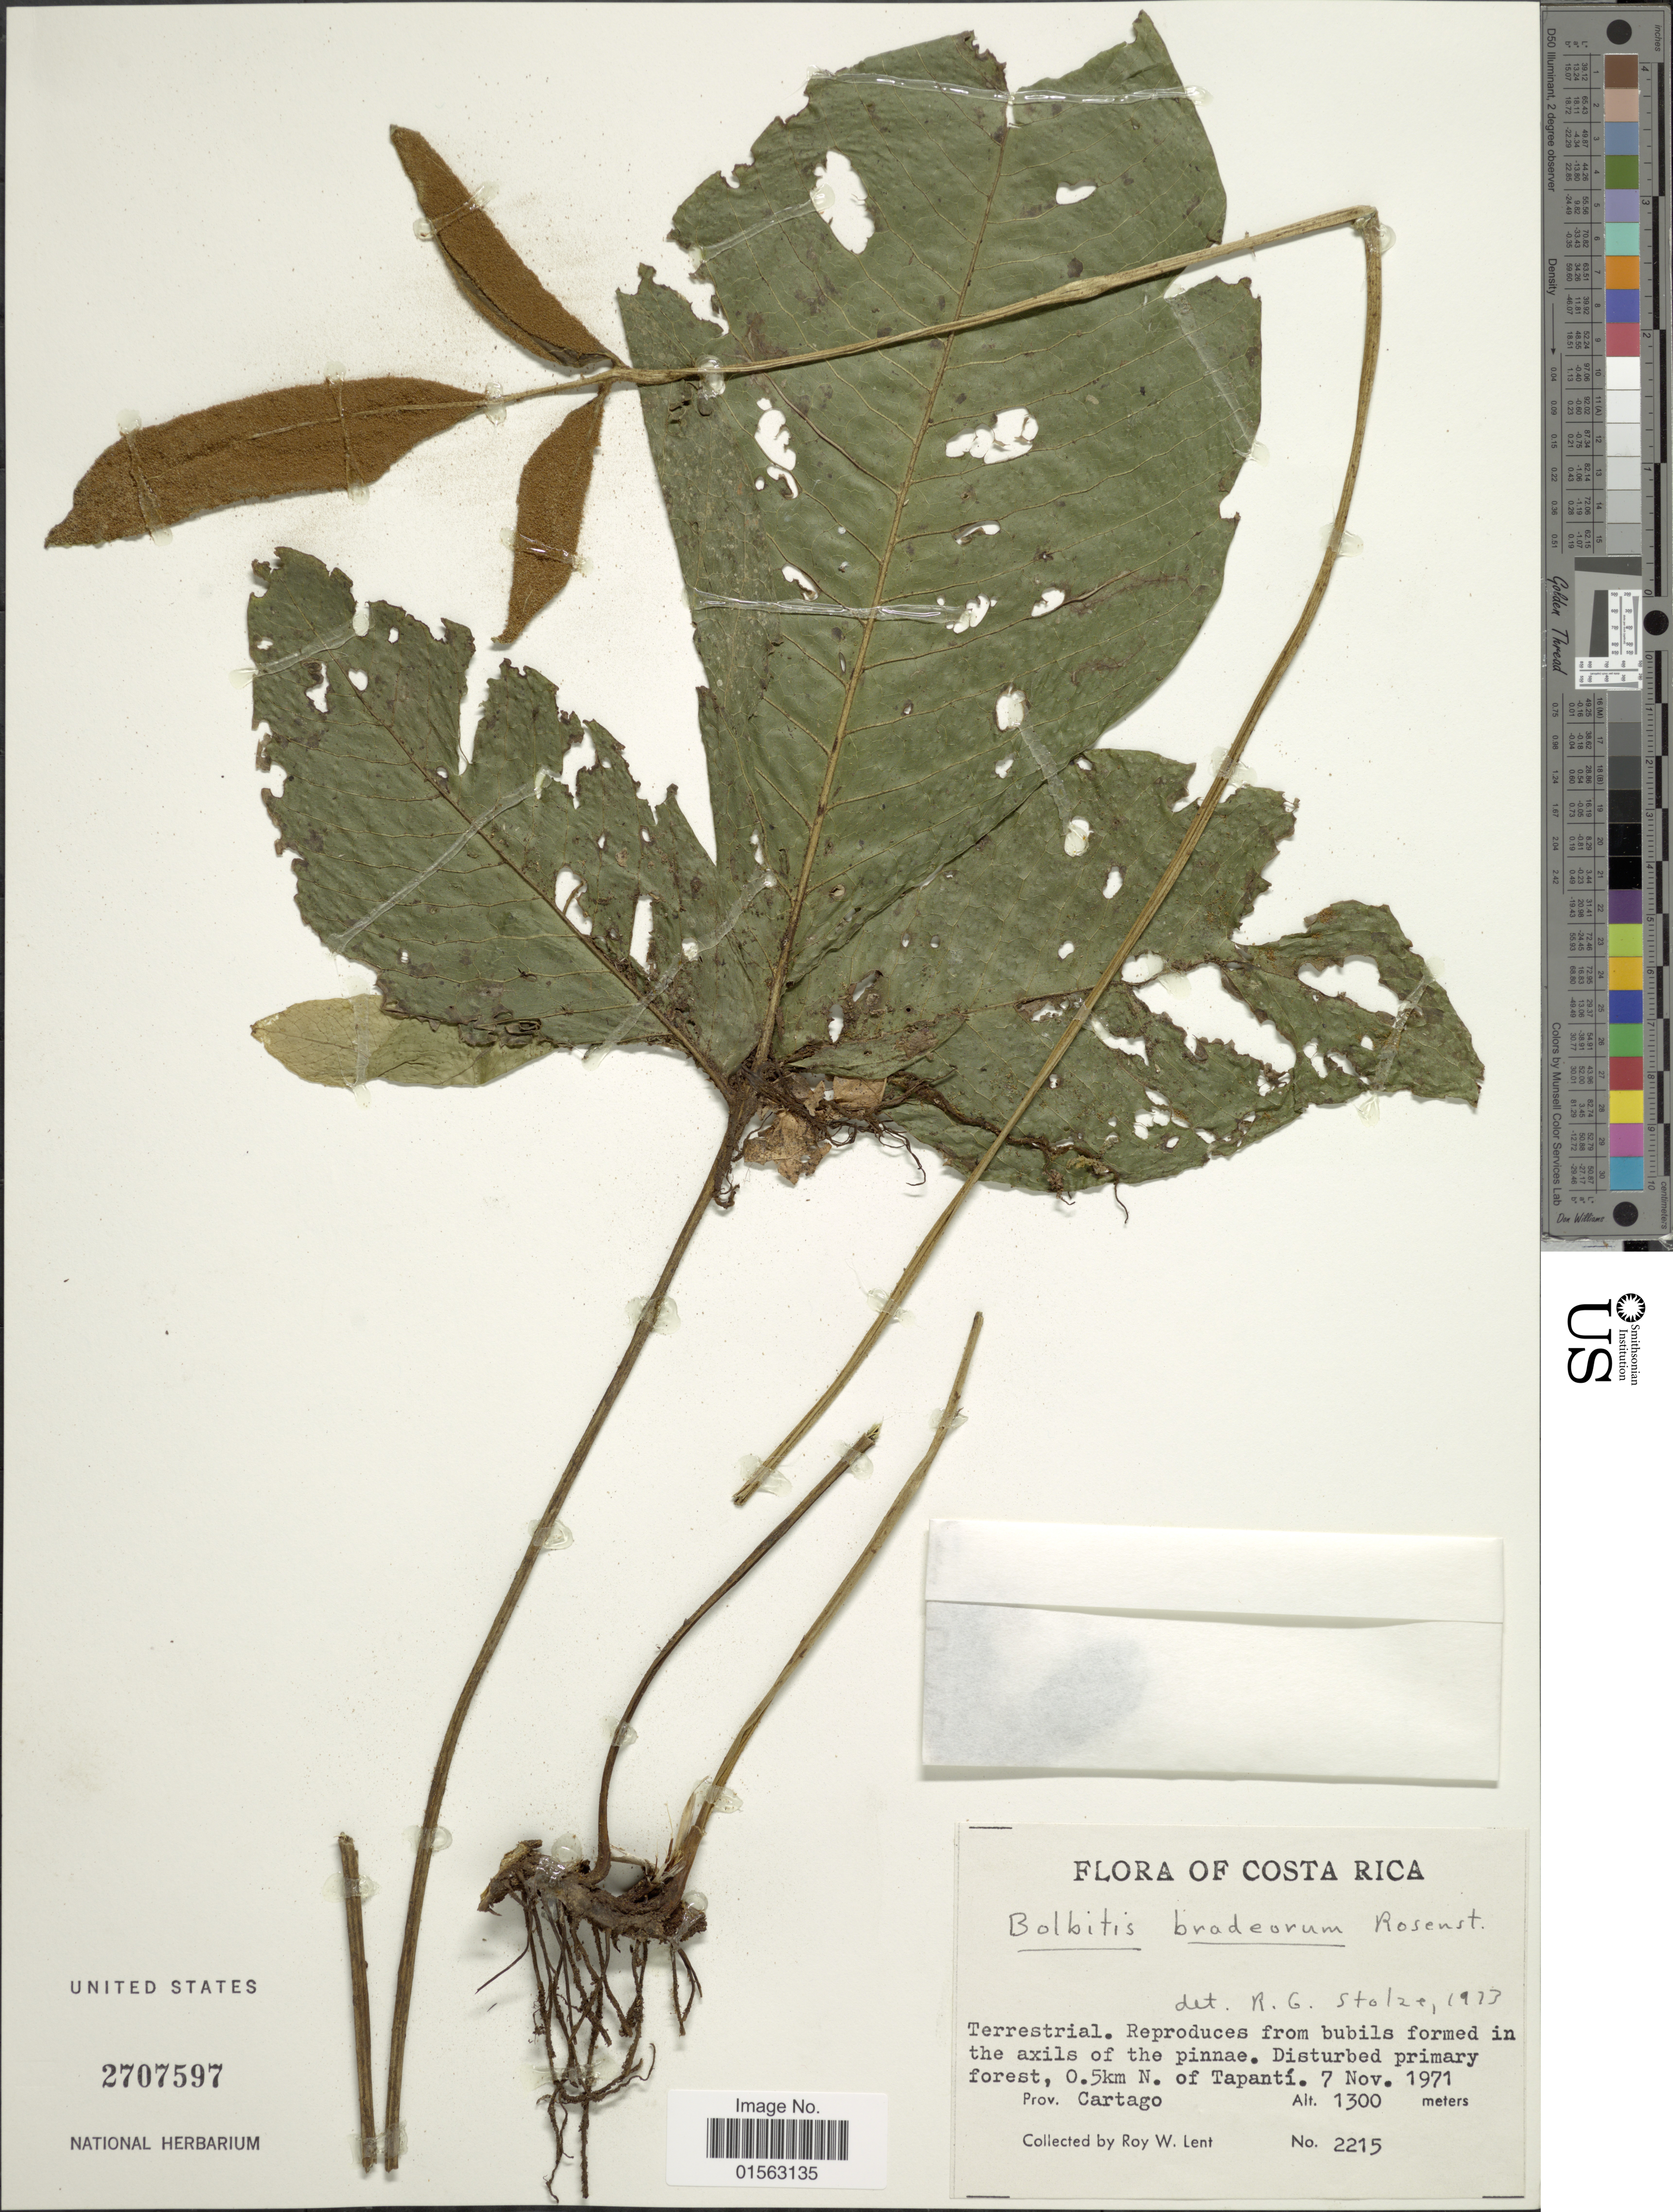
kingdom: Plantae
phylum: Tracheophyta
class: Polypodiopsida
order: Polypodiales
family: Dryopteridaceae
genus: Mickelia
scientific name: Mickelia oligarchica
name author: (Baker) R.C. Moran et al.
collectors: R. W. Lent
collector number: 2215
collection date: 1971-11-07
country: Costa Rica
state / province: Cartago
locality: Costa Rica, 0.5km N. of Tapantí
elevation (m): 1300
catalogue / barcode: US 2707597